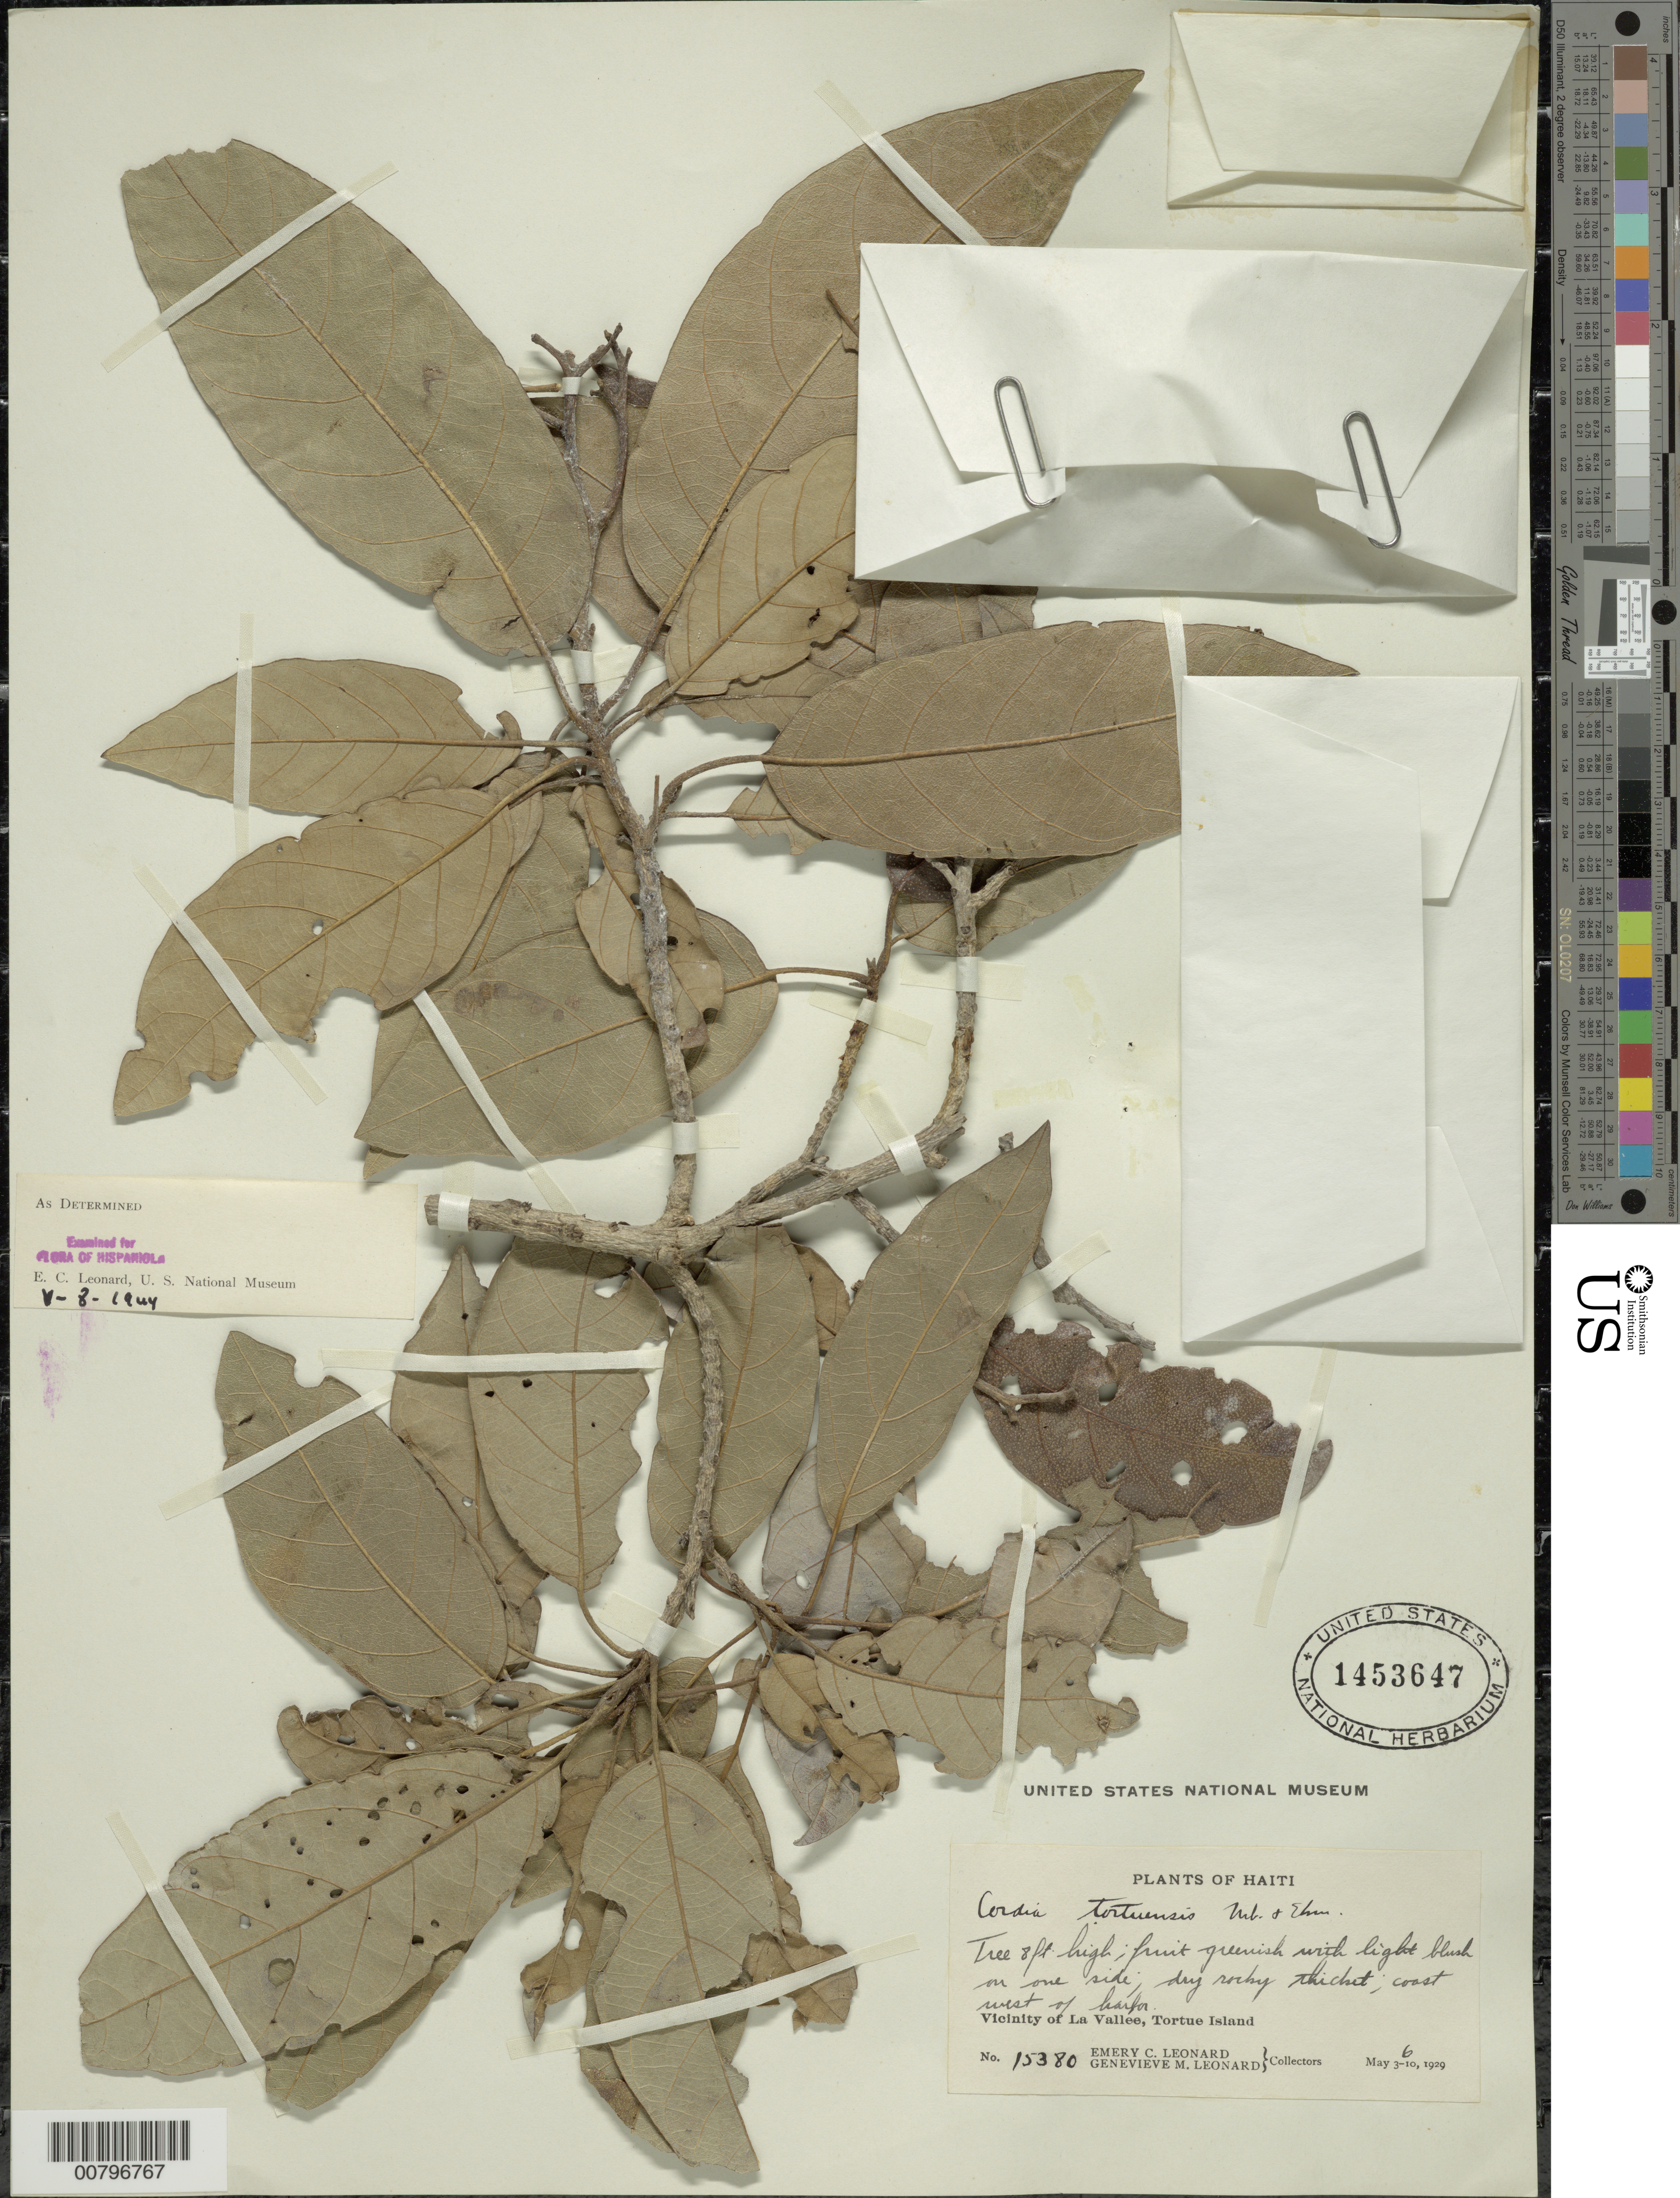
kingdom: Plantae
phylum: Tracheophyta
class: Magnoliopsida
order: Boraginales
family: Cordiaceae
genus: Cordia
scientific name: Cordia tortuensis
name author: Urb. & Ekman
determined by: Leonard, Emery C., (US)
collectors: E. C. Leonard & G. M. Leonard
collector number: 15380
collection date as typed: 06 May 1929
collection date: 1929-05-06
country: Haiti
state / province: Nord-Óuest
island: Île de la Tortue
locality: Tortue Island, vicinity of La Vallée, coast west of harbor.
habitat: Dry rocky thicket.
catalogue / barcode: US 1453647